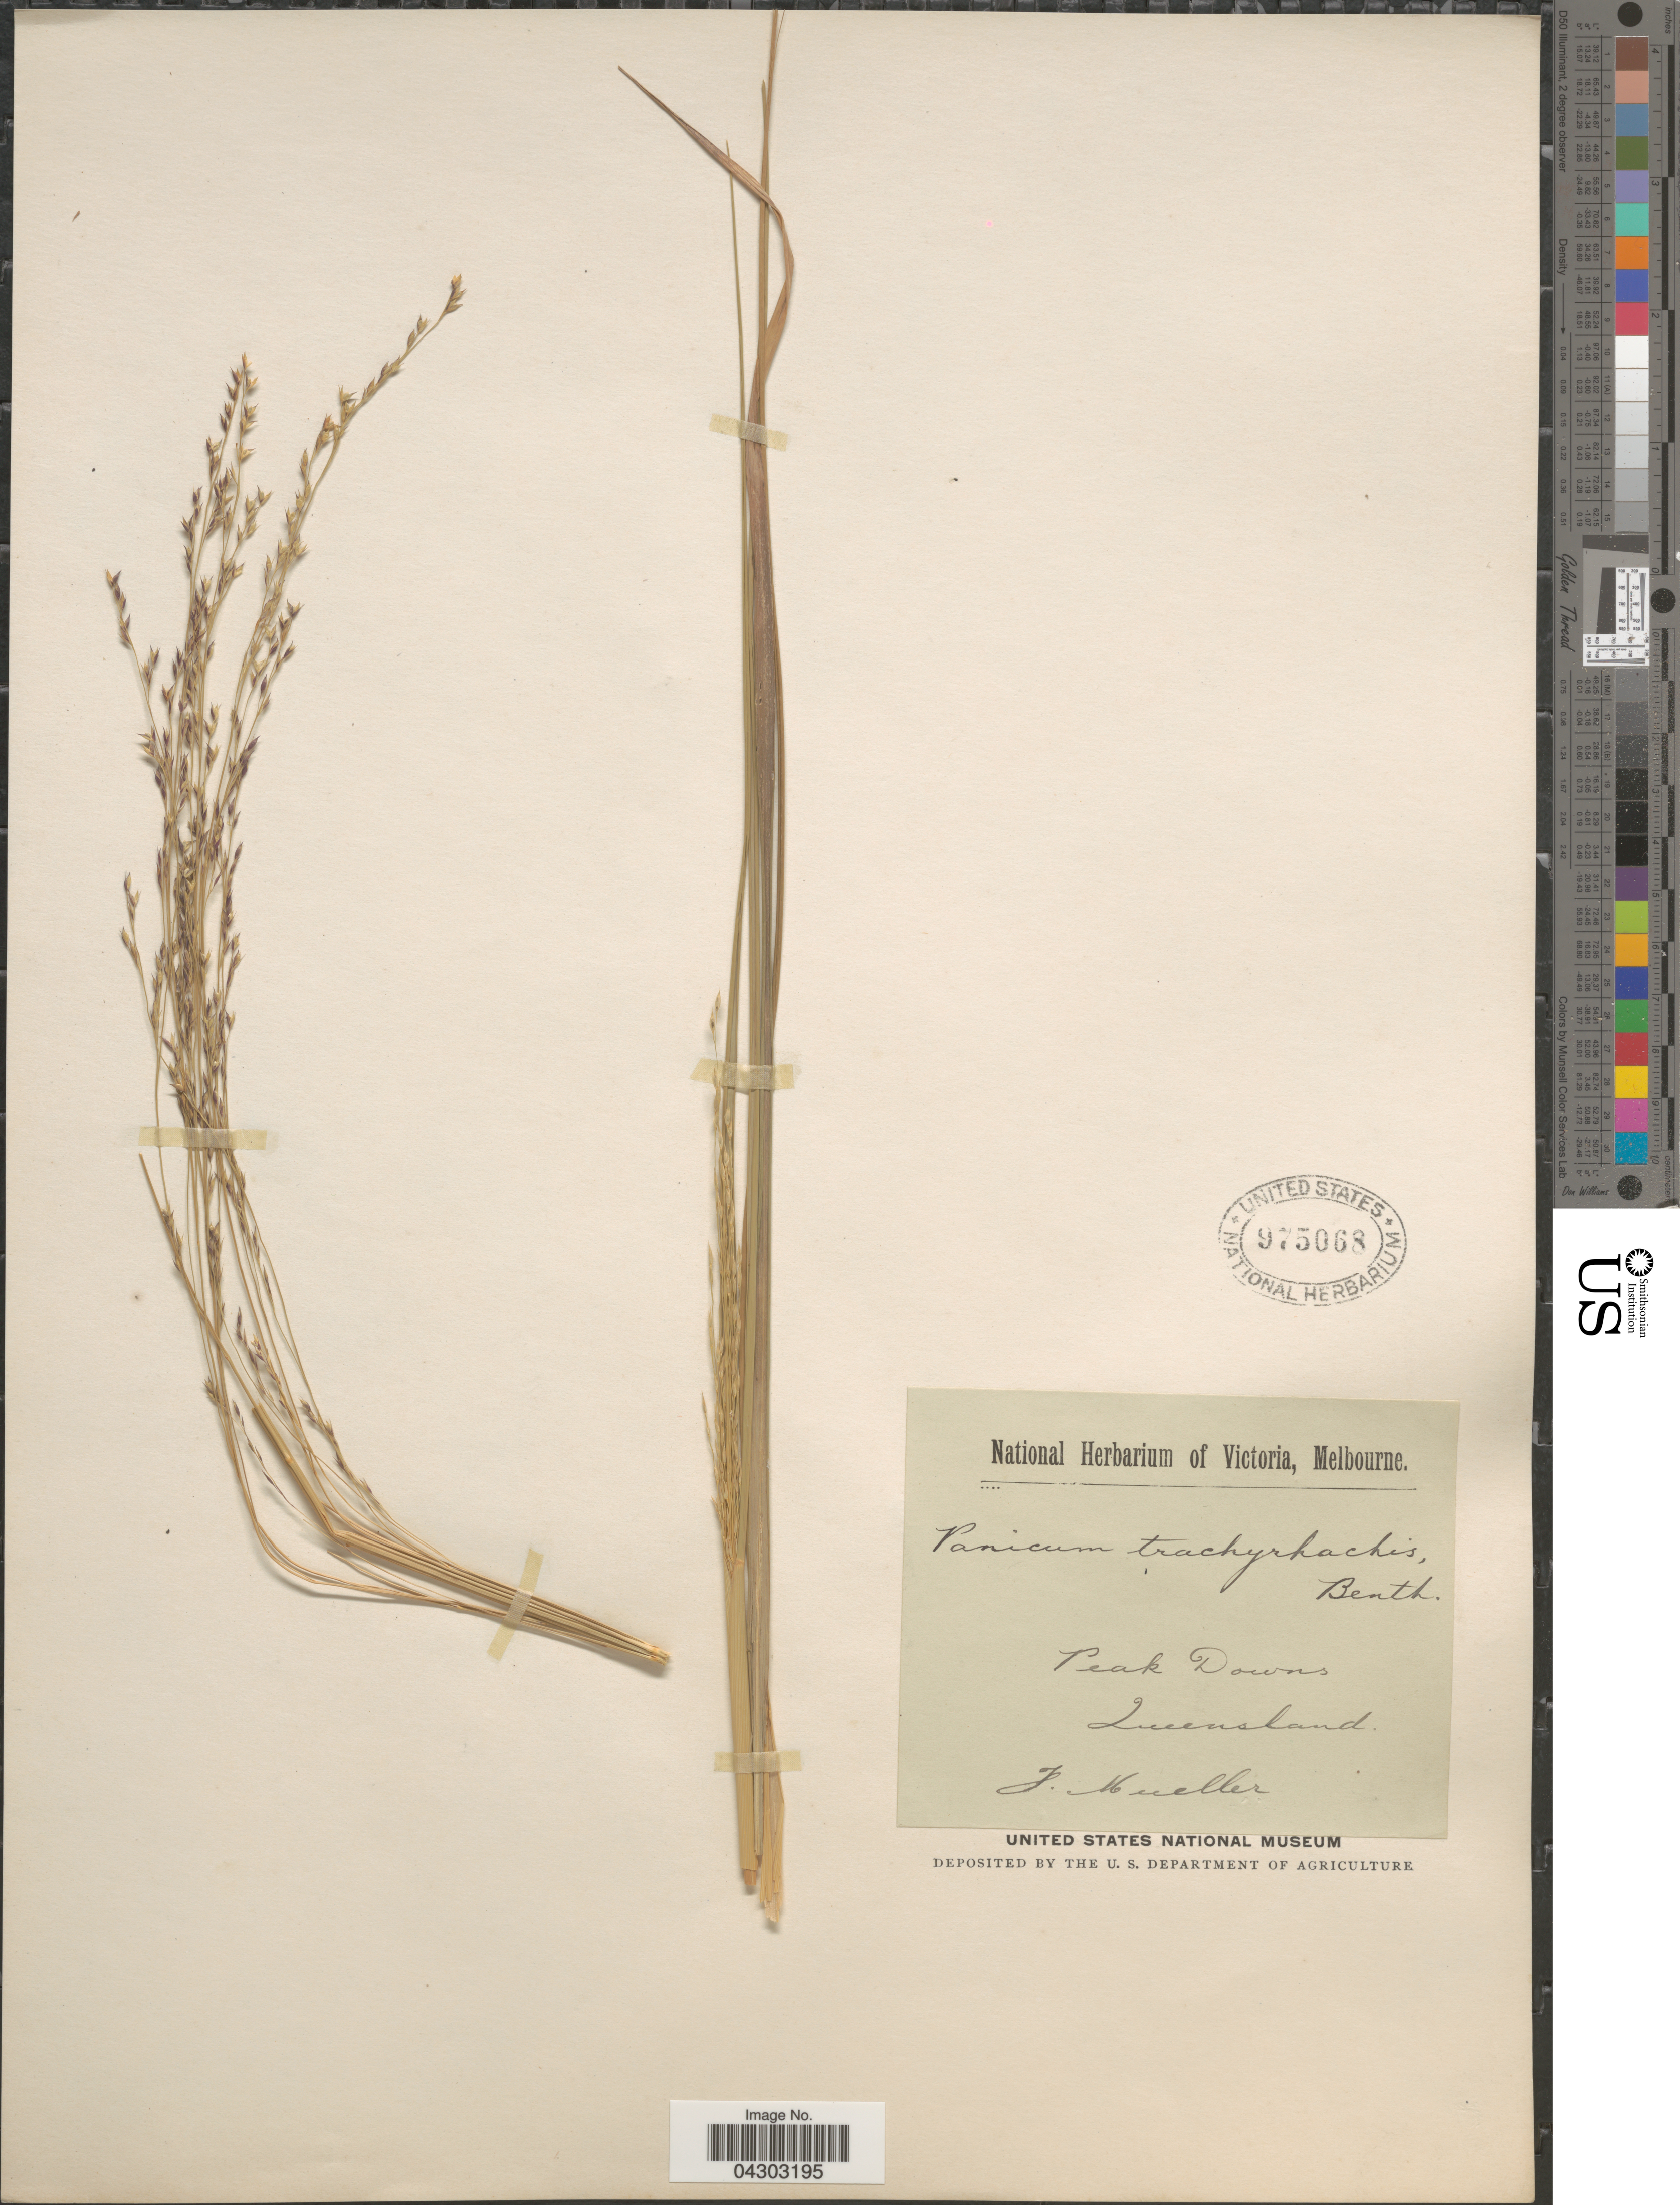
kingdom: Plantae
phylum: Tracheophyta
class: Liliopsida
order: Poales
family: Poaceae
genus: Panicum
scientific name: Panicum sp.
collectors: F. Mueller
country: Australia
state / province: Queensland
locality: Peak Downs.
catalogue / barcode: US 975068